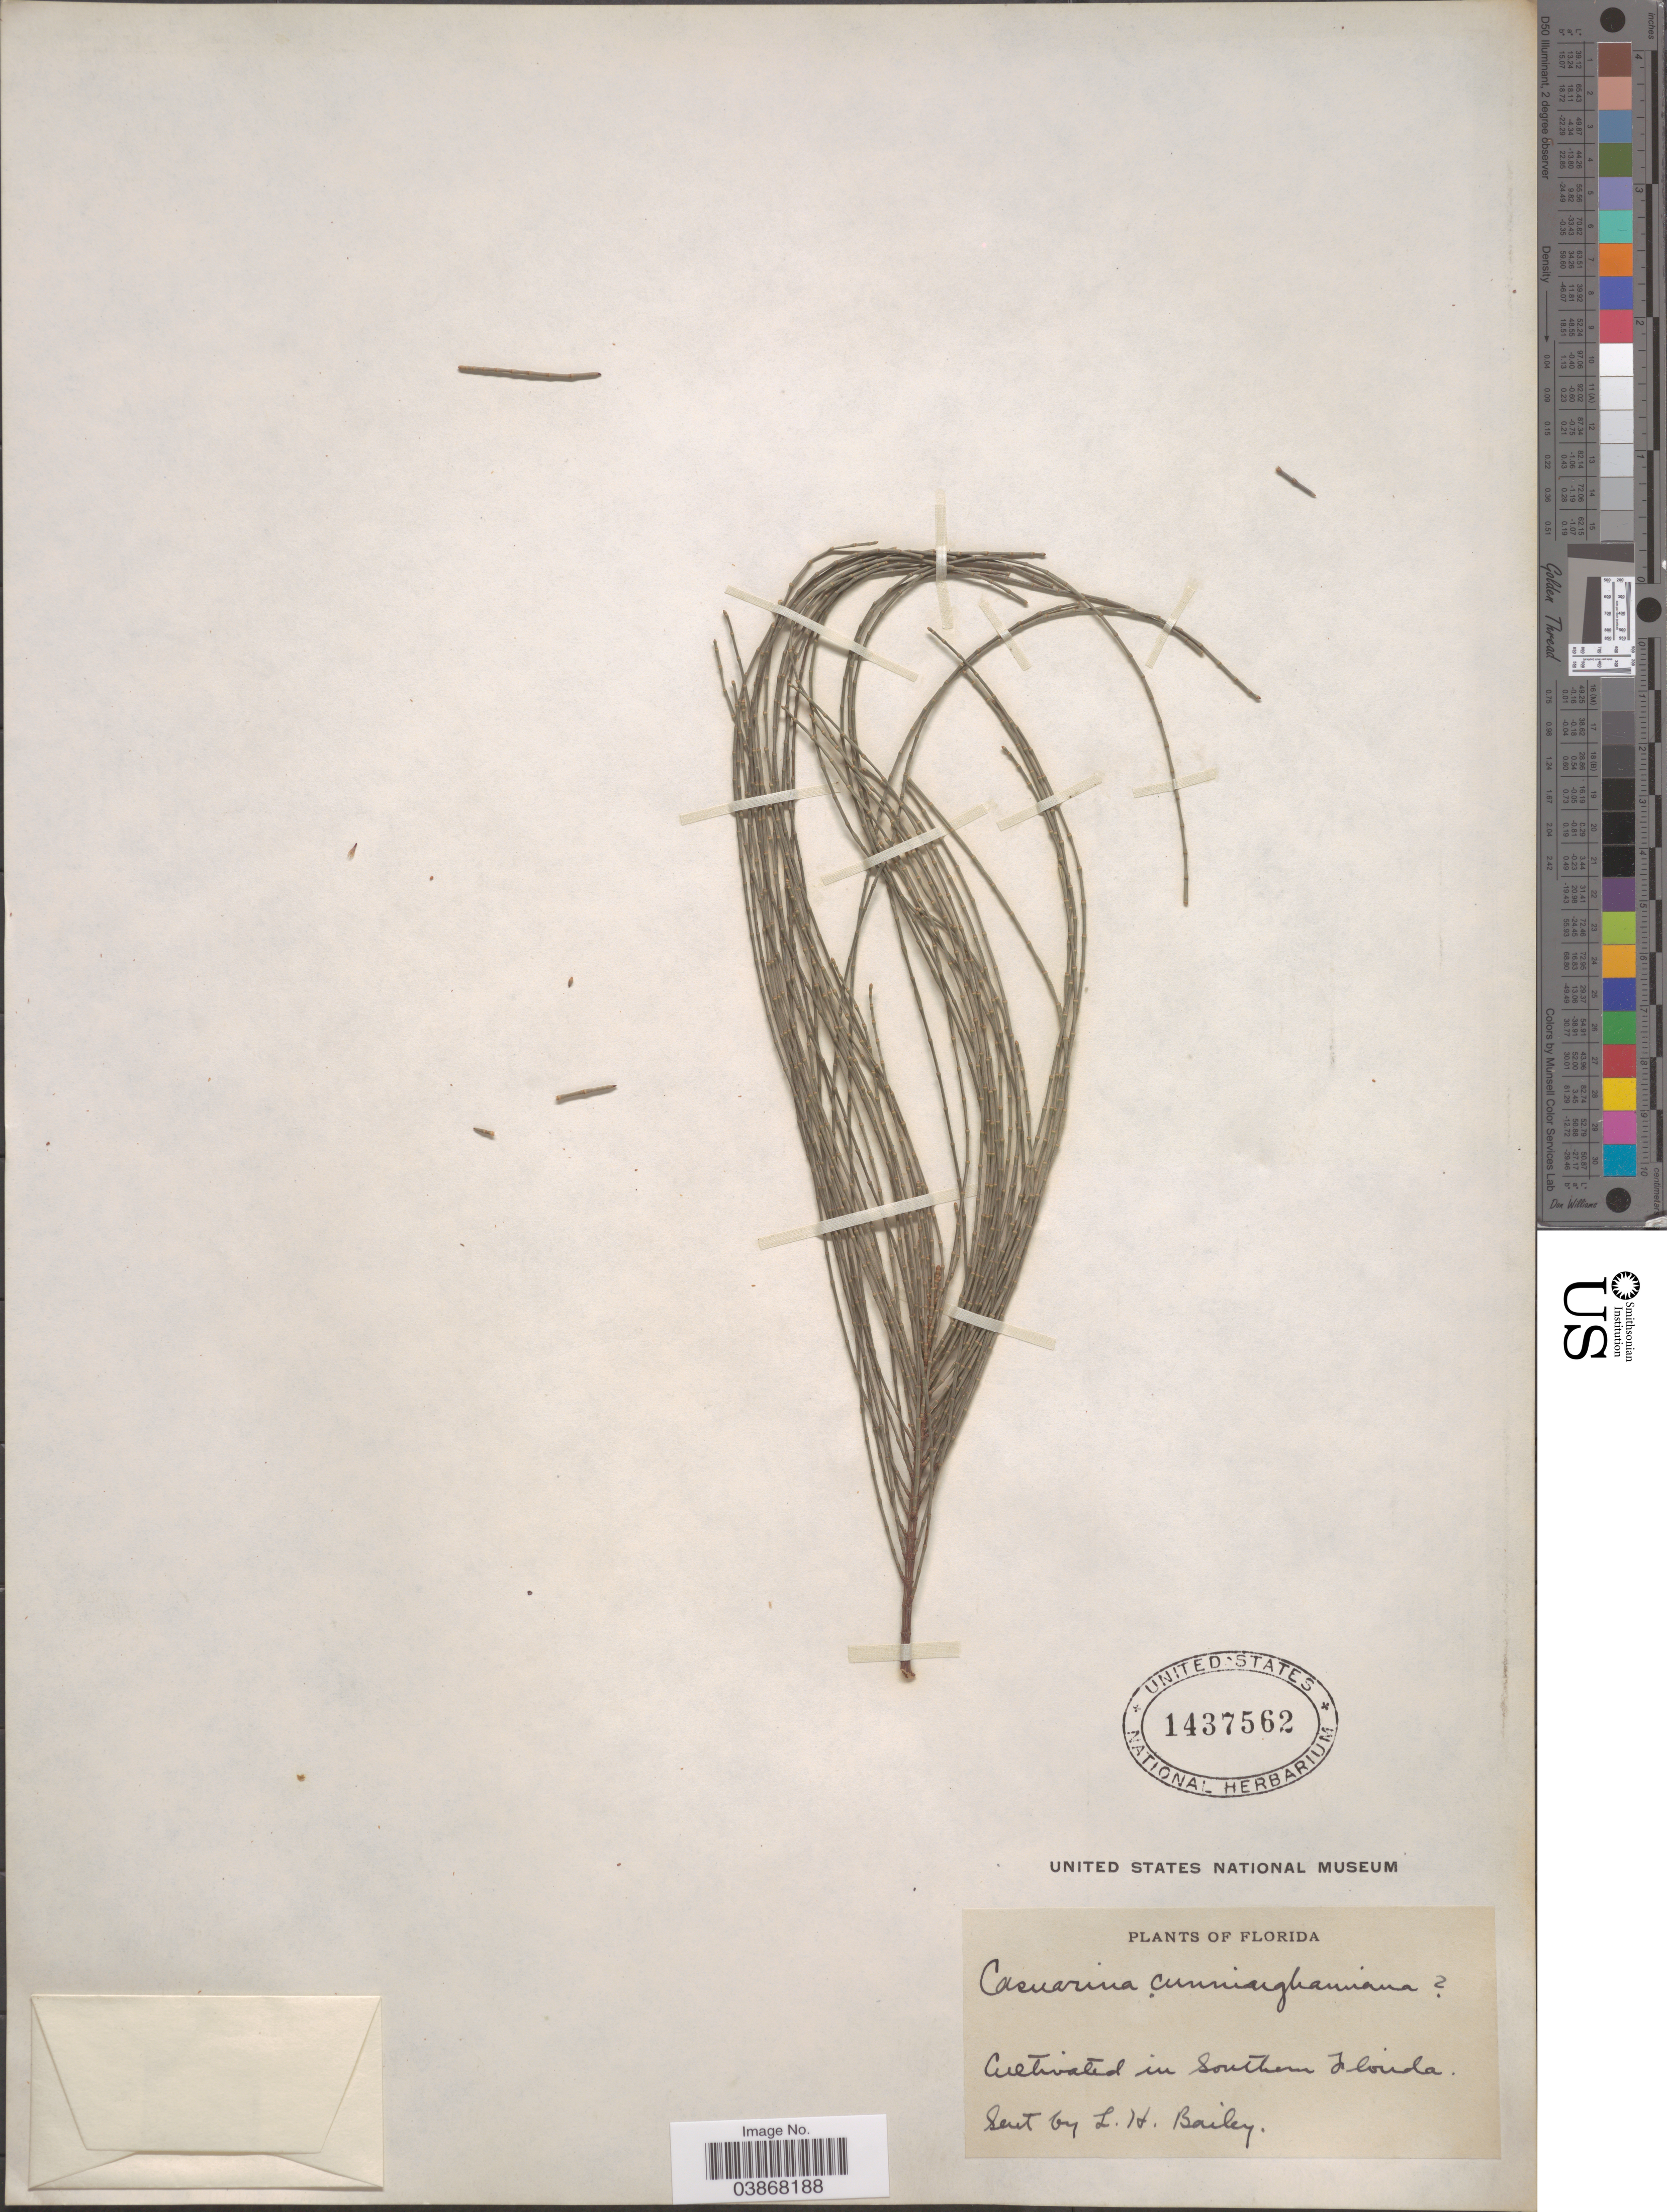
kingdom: Plantae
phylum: Tracheophyta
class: Magnoliopsida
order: Fagales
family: Casuarinaceae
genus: Casuarina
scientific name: Casuarina cunninghamiana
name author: Miq.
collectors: L. H. Bailey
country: United States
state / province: Florida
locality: In Southern Florida.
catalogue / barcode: US 1437562